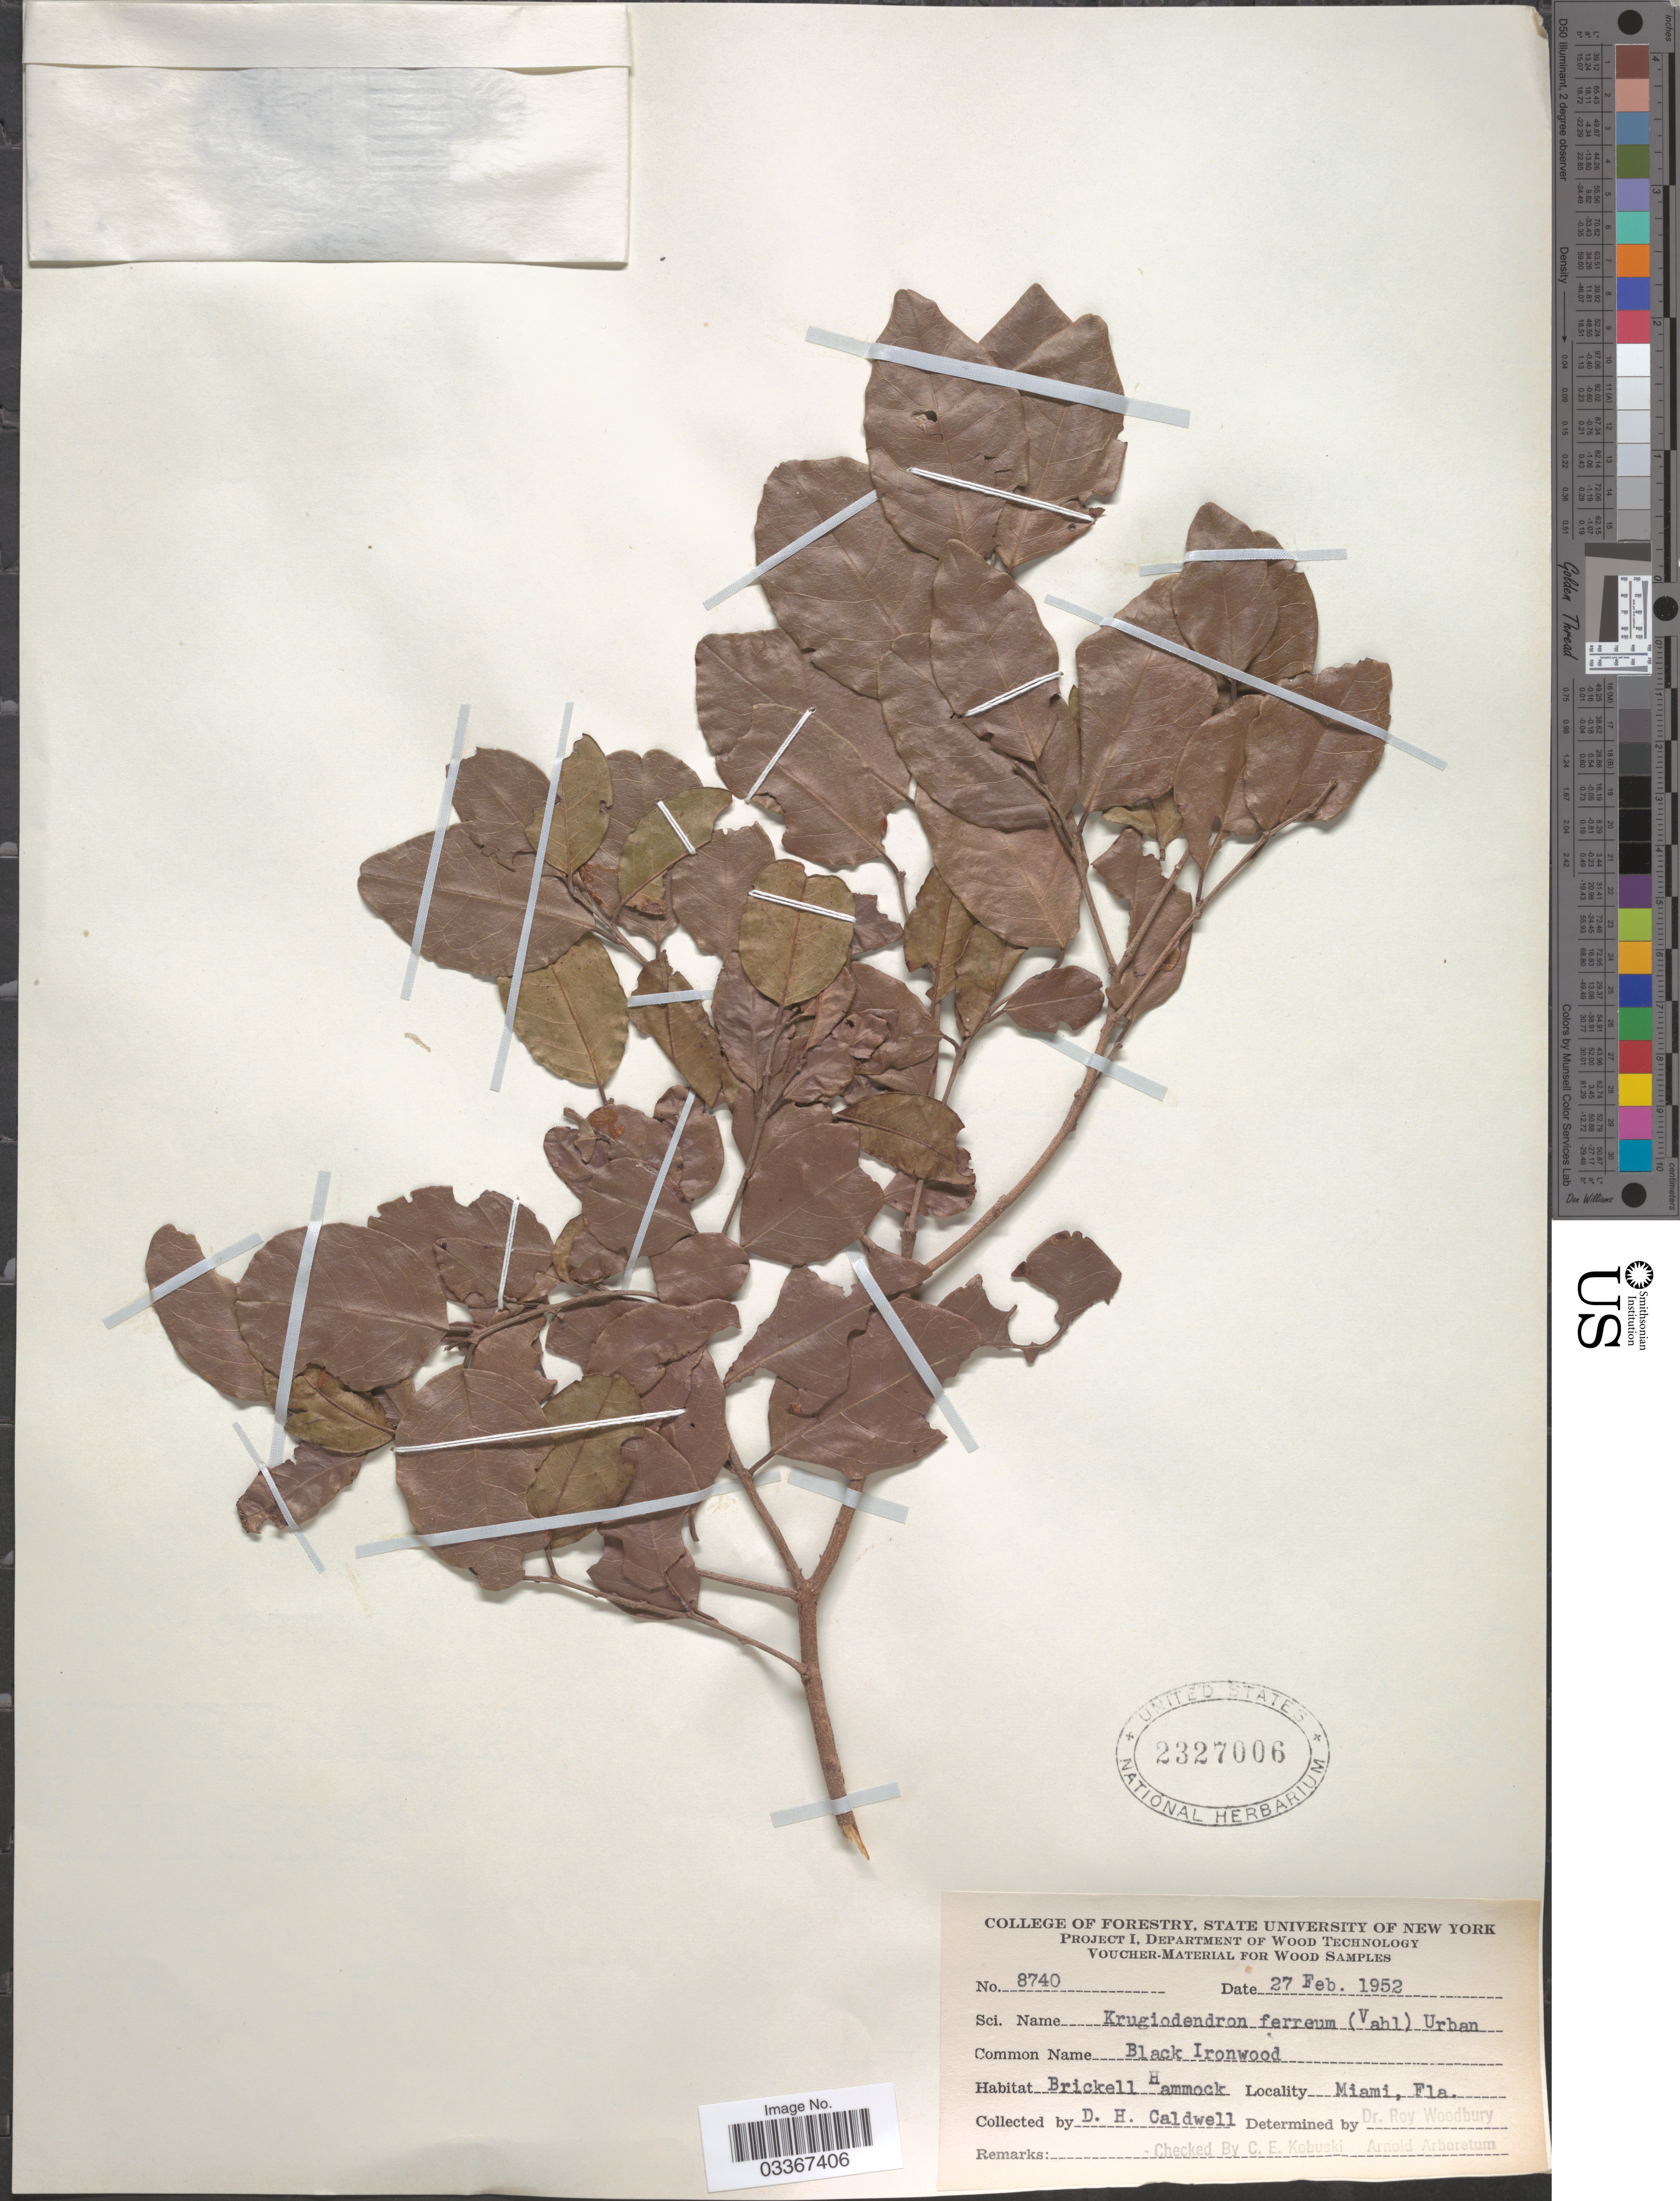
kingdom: Plantae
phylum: Tracheophyta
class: Magnoliopsida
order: Rosales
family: Rhamnaceae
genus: Krugiodendron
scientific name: Krugiodendron ferreum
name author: (Vahl) Urb.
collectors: D. H. Caldwell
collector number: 8740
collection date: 1952-02-27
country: United States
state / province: Florida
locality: Brickell Hammock. Miami.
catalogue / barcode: US 2327006